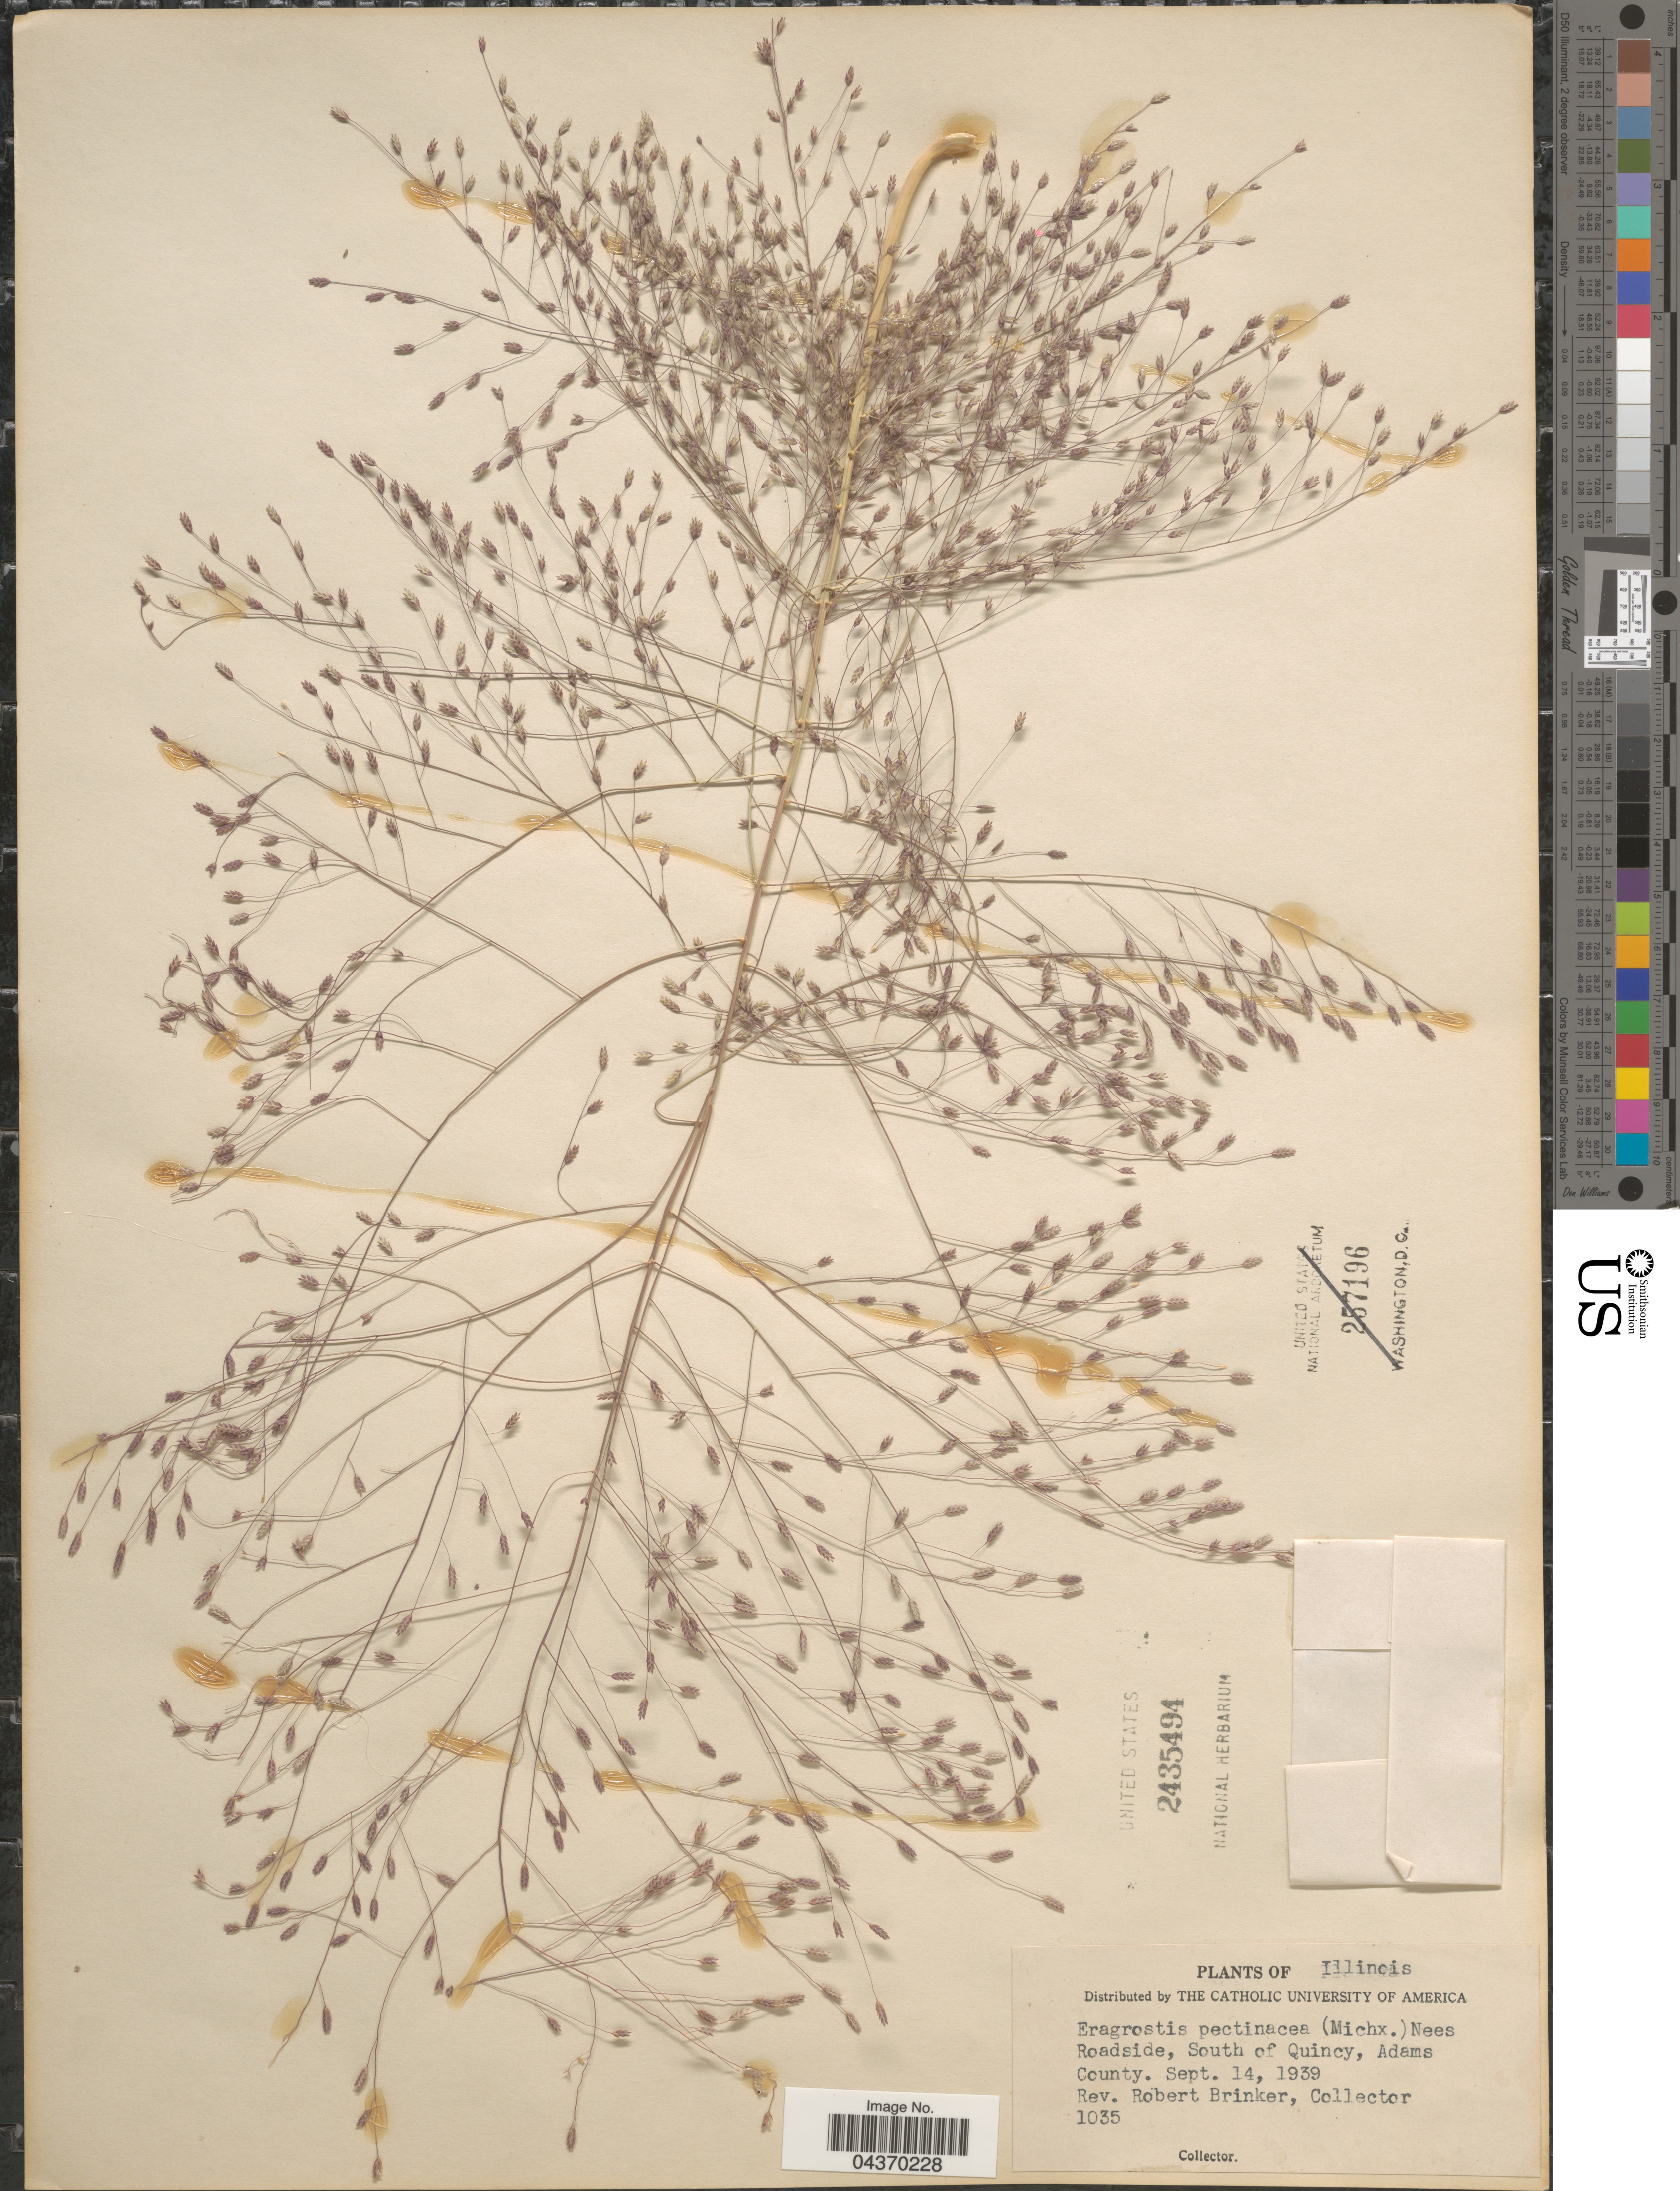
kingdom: Plantae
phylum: Tracheophyta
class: Liliopsida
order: Poales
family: Poaceae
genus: Eragrostis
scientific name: Eragrostis pectinacea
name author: (Michx.) Nees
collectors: R. Brinker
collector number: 1035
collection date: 1939-09-14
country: United States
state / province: Illinois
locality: Roadside, South of Quincy, Adams County.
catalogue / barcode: US 2435494